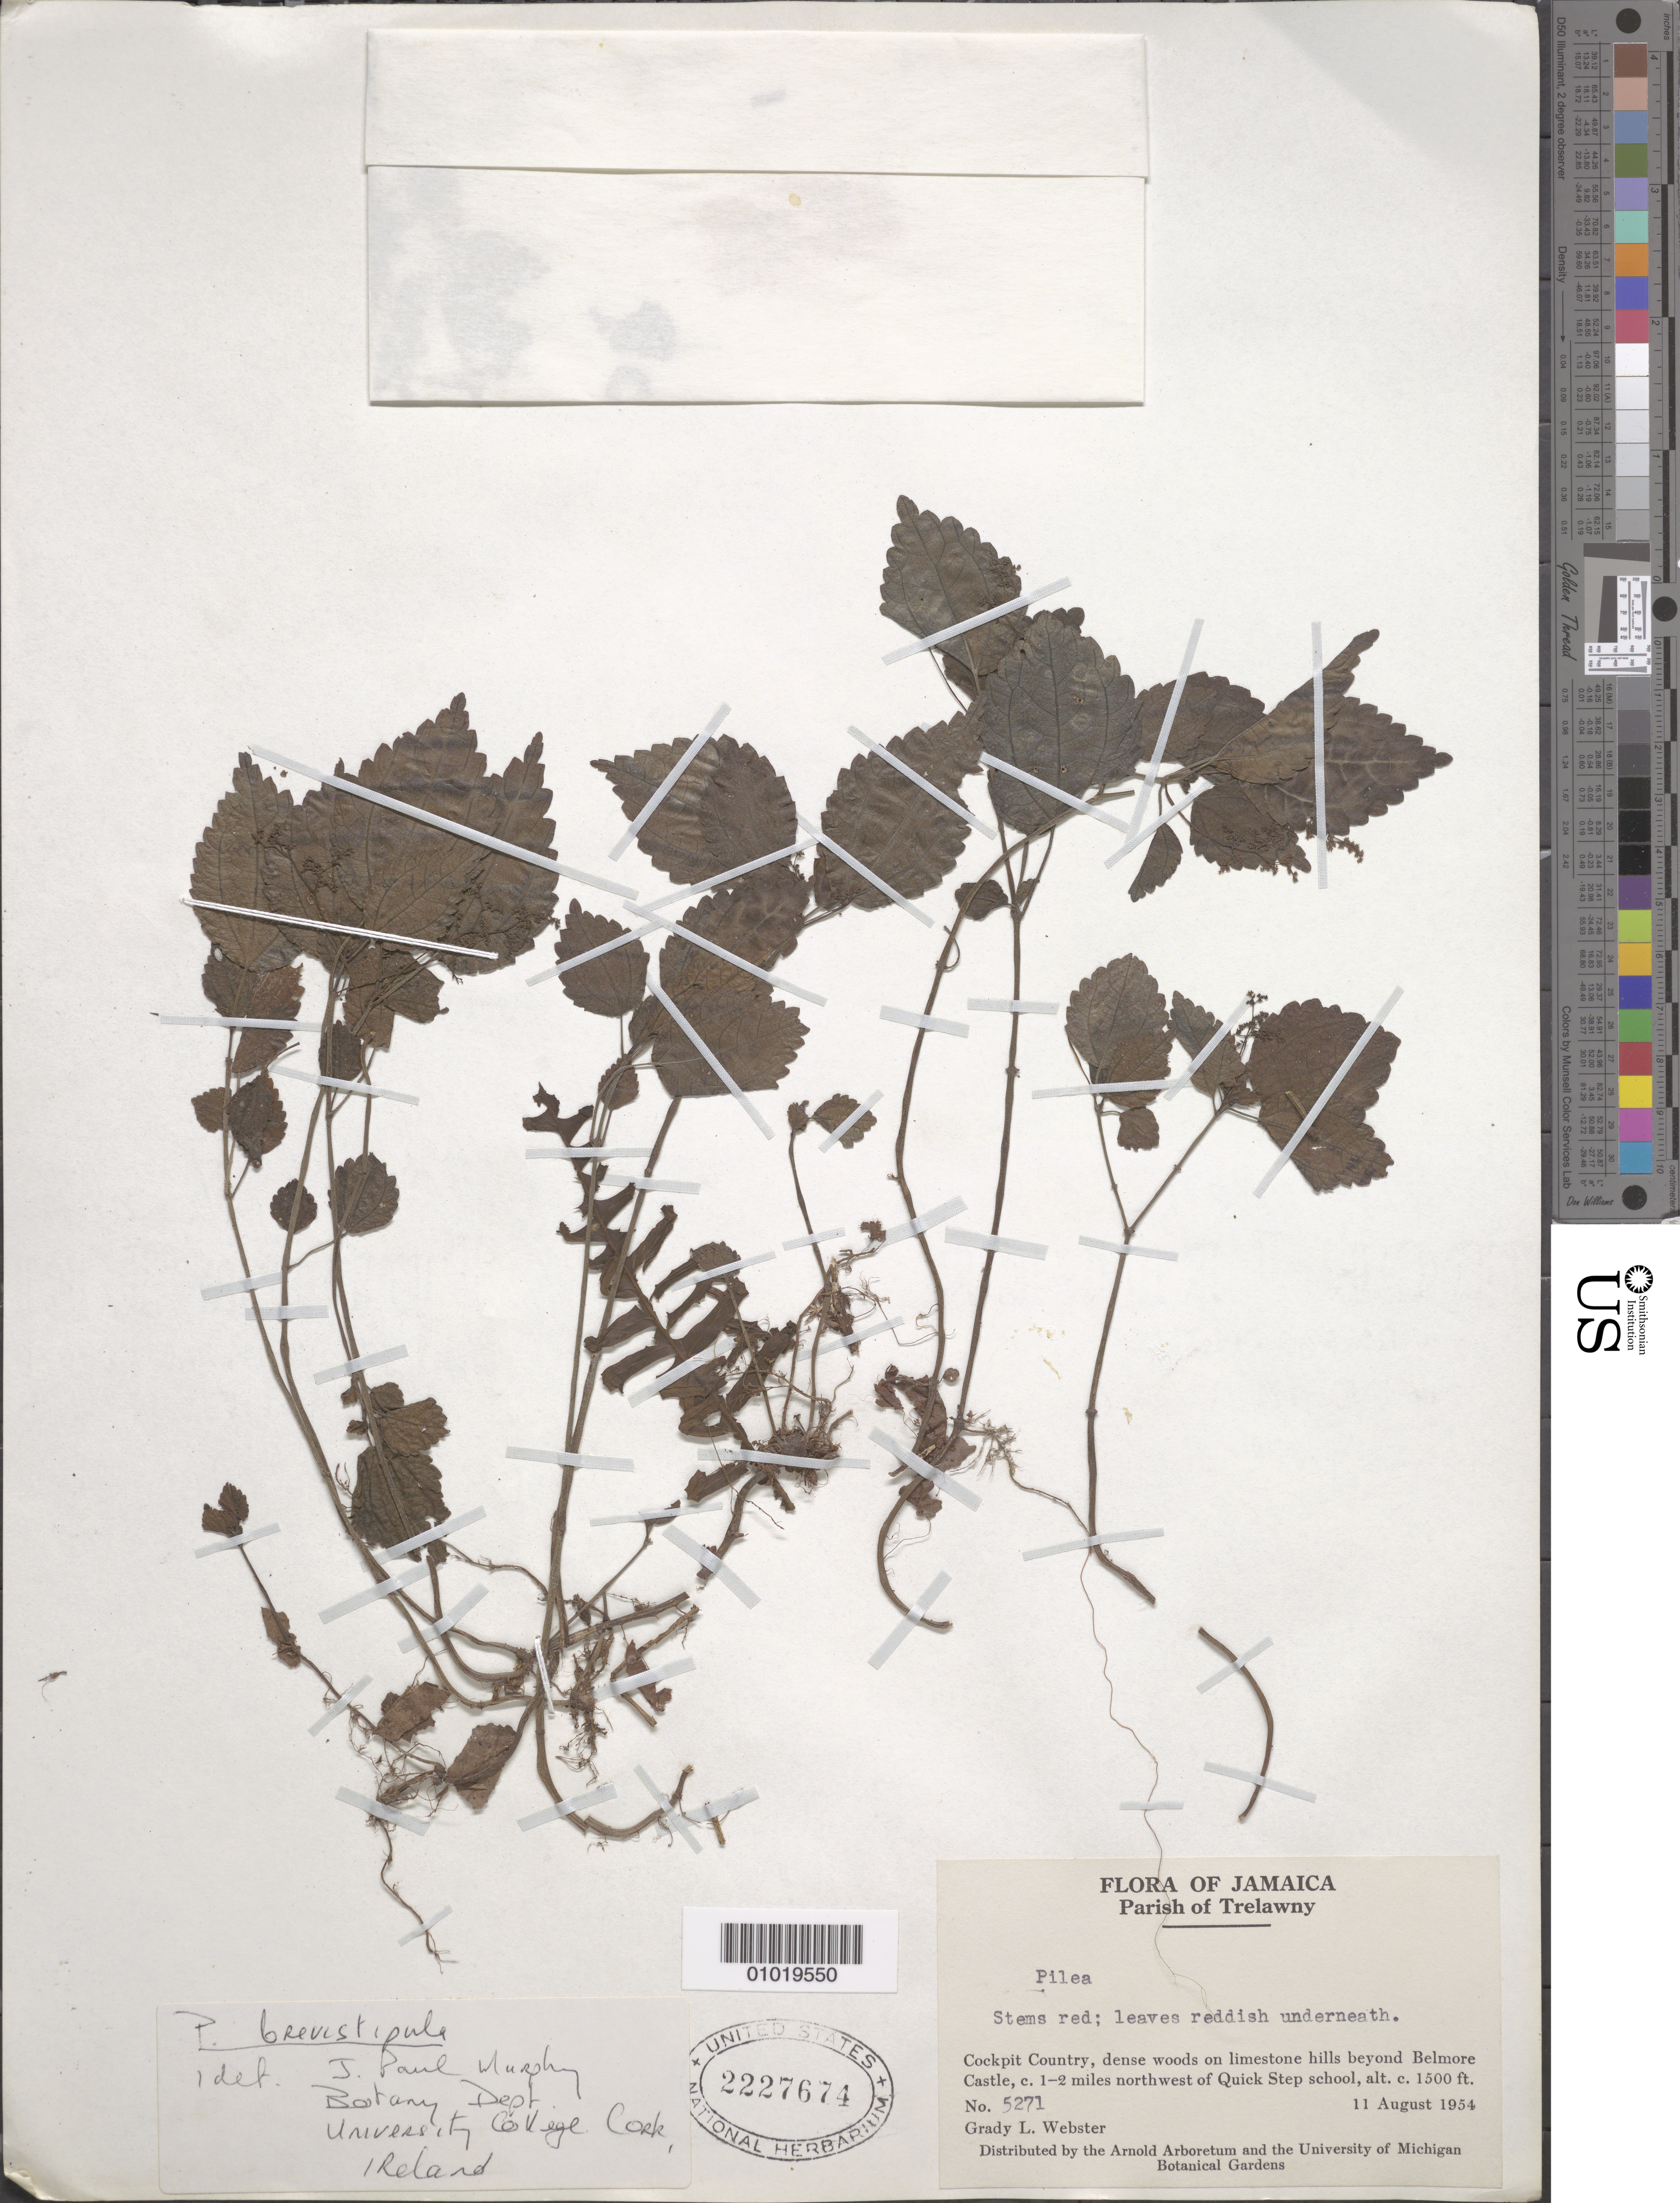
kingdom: Plantae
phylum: Tracheophyta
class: Magnoliopsida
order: Rosales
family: Urticaceae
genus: Pilea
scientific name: Pilea brevistipula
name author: Urb.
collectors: G. L. Webster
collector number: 5271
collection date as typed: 11 Aug 1954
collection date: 1954-08-11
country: Jamaica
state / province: Trelawny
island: Jamaica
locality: Cockpit Country, dense woods on limestone hills beyond Belmore Castle, c. 1-2 miles NW of Quick Step school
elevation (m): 457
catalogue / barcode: US 2227674